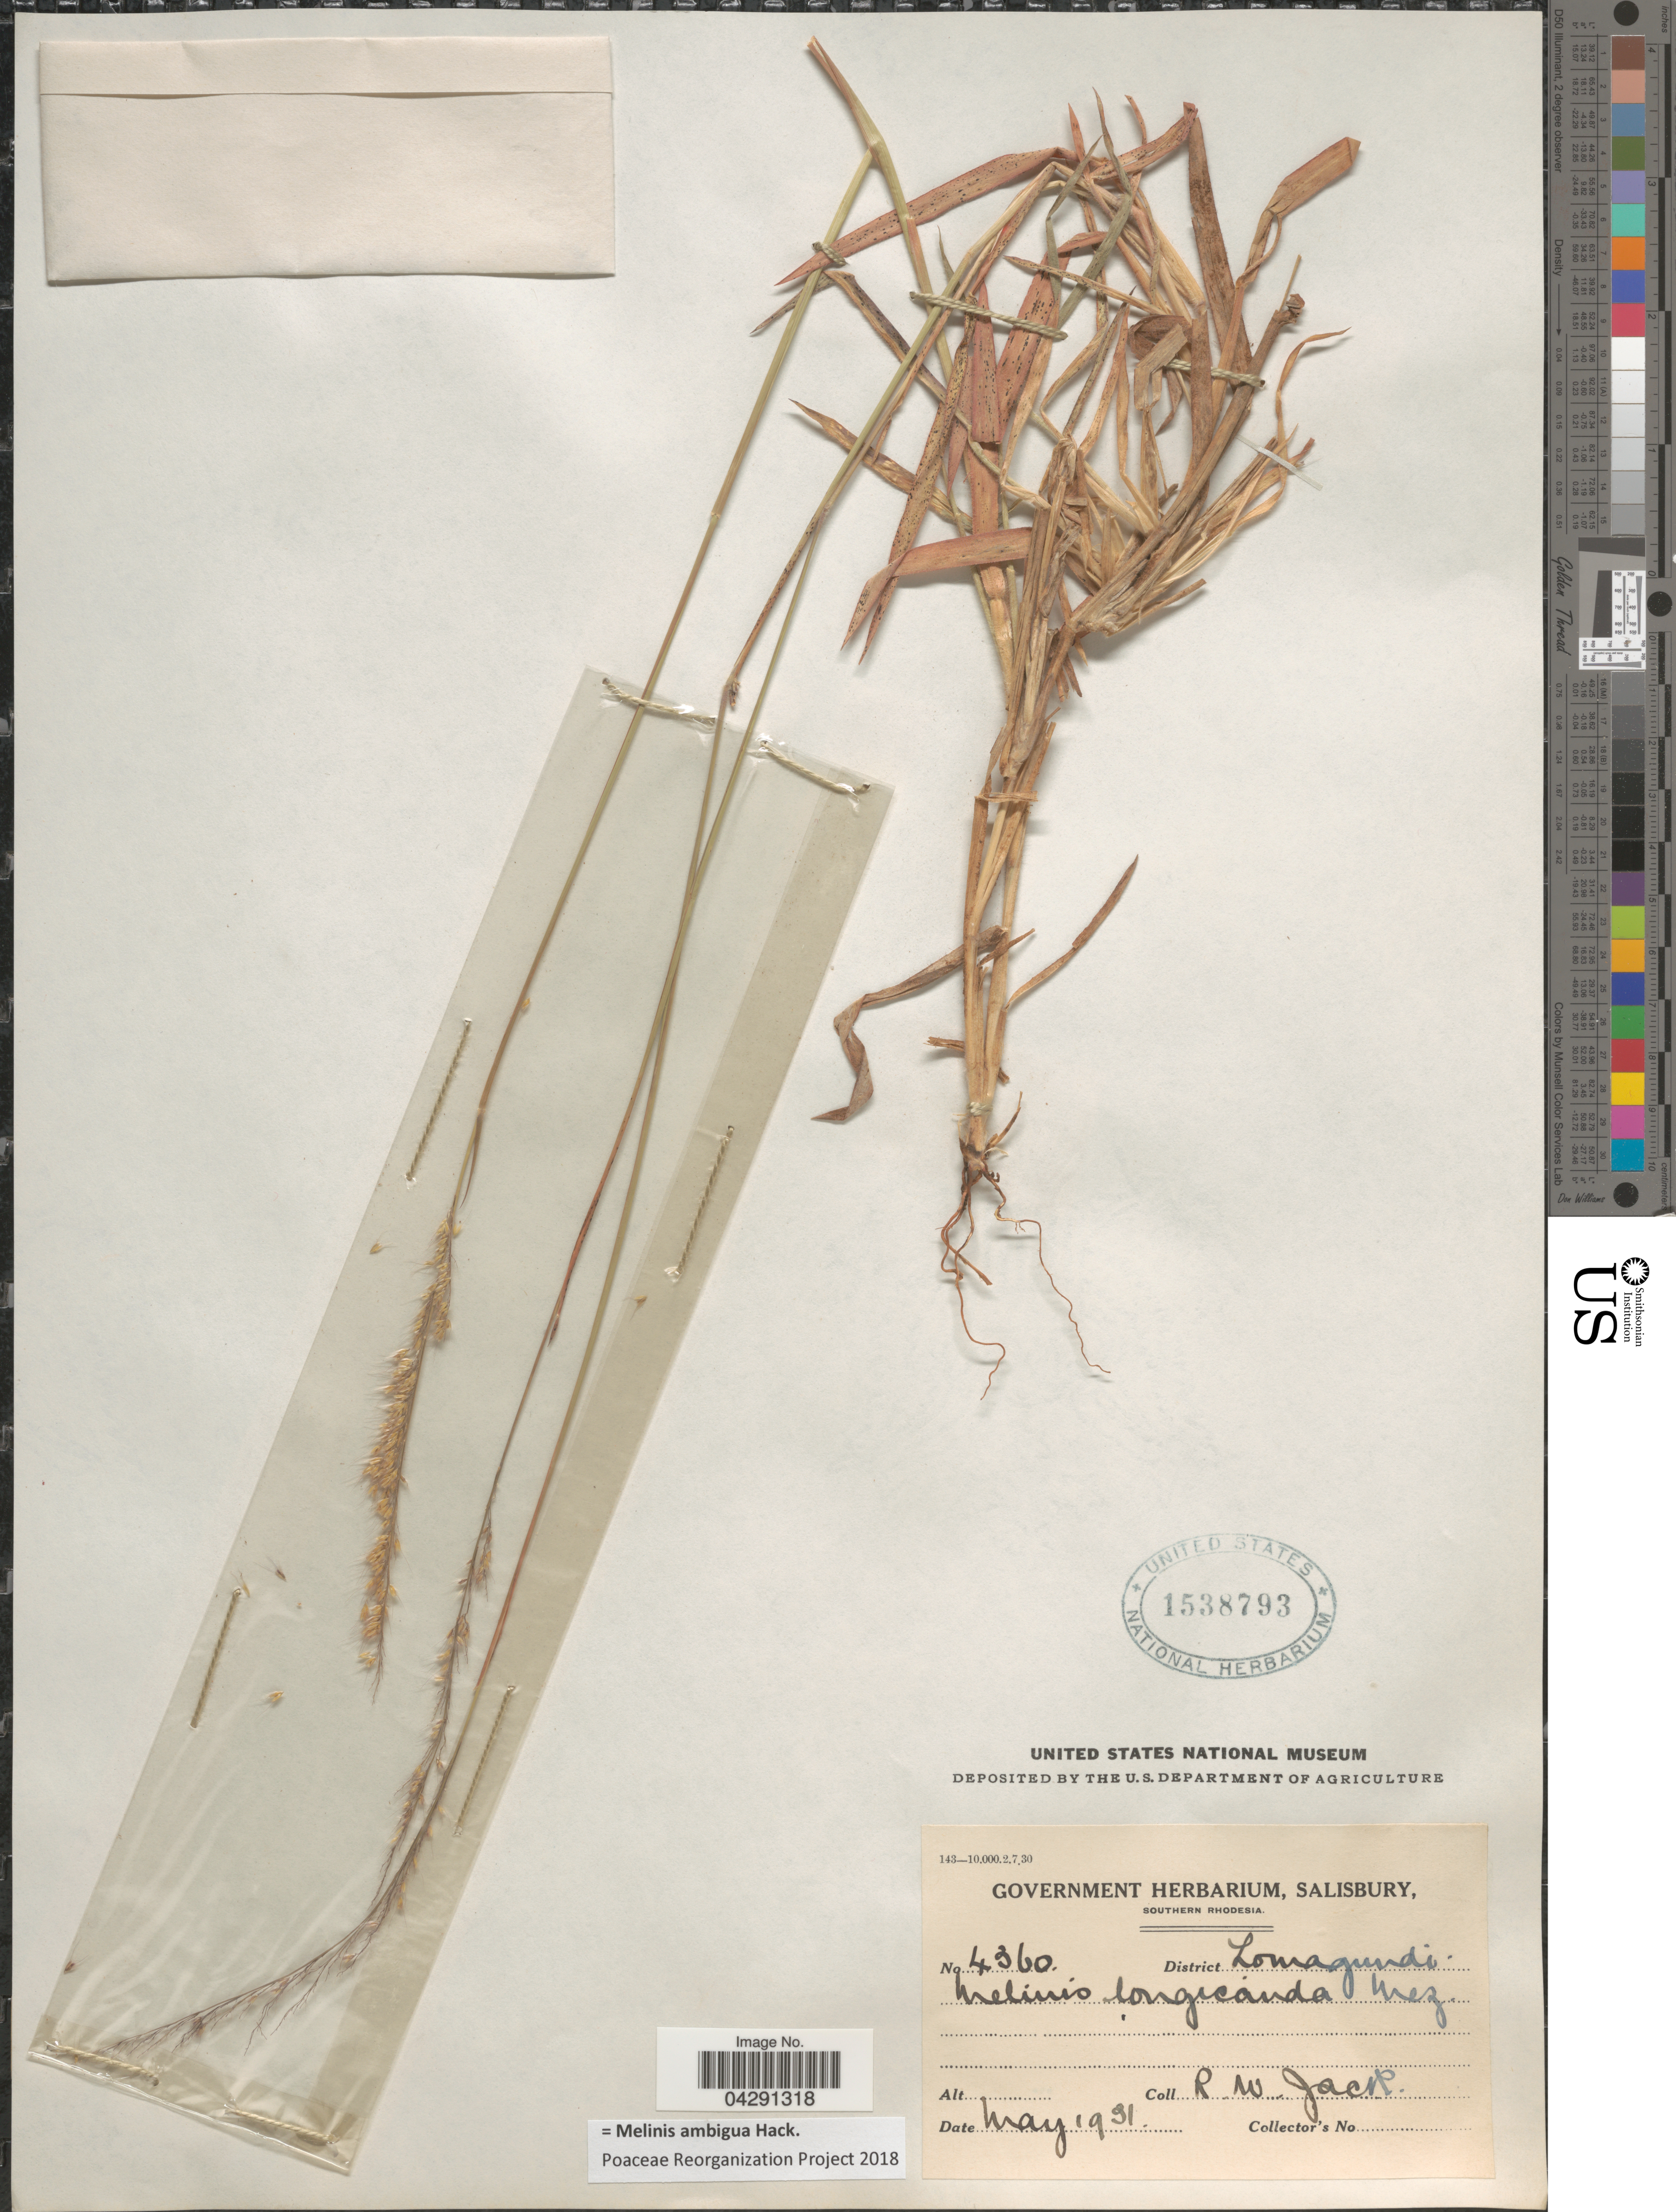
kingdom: Plantae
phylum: Tracheophyta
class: Liliopsida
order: Poales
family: Poaceae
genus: Melinis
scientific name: Melinis ambigua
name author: Hack.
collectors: R. Jack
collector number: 4360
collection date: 1931-05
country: Zimbabwe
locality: Southern Rhodesia. District Zomagundi.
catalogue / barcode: US 1538793